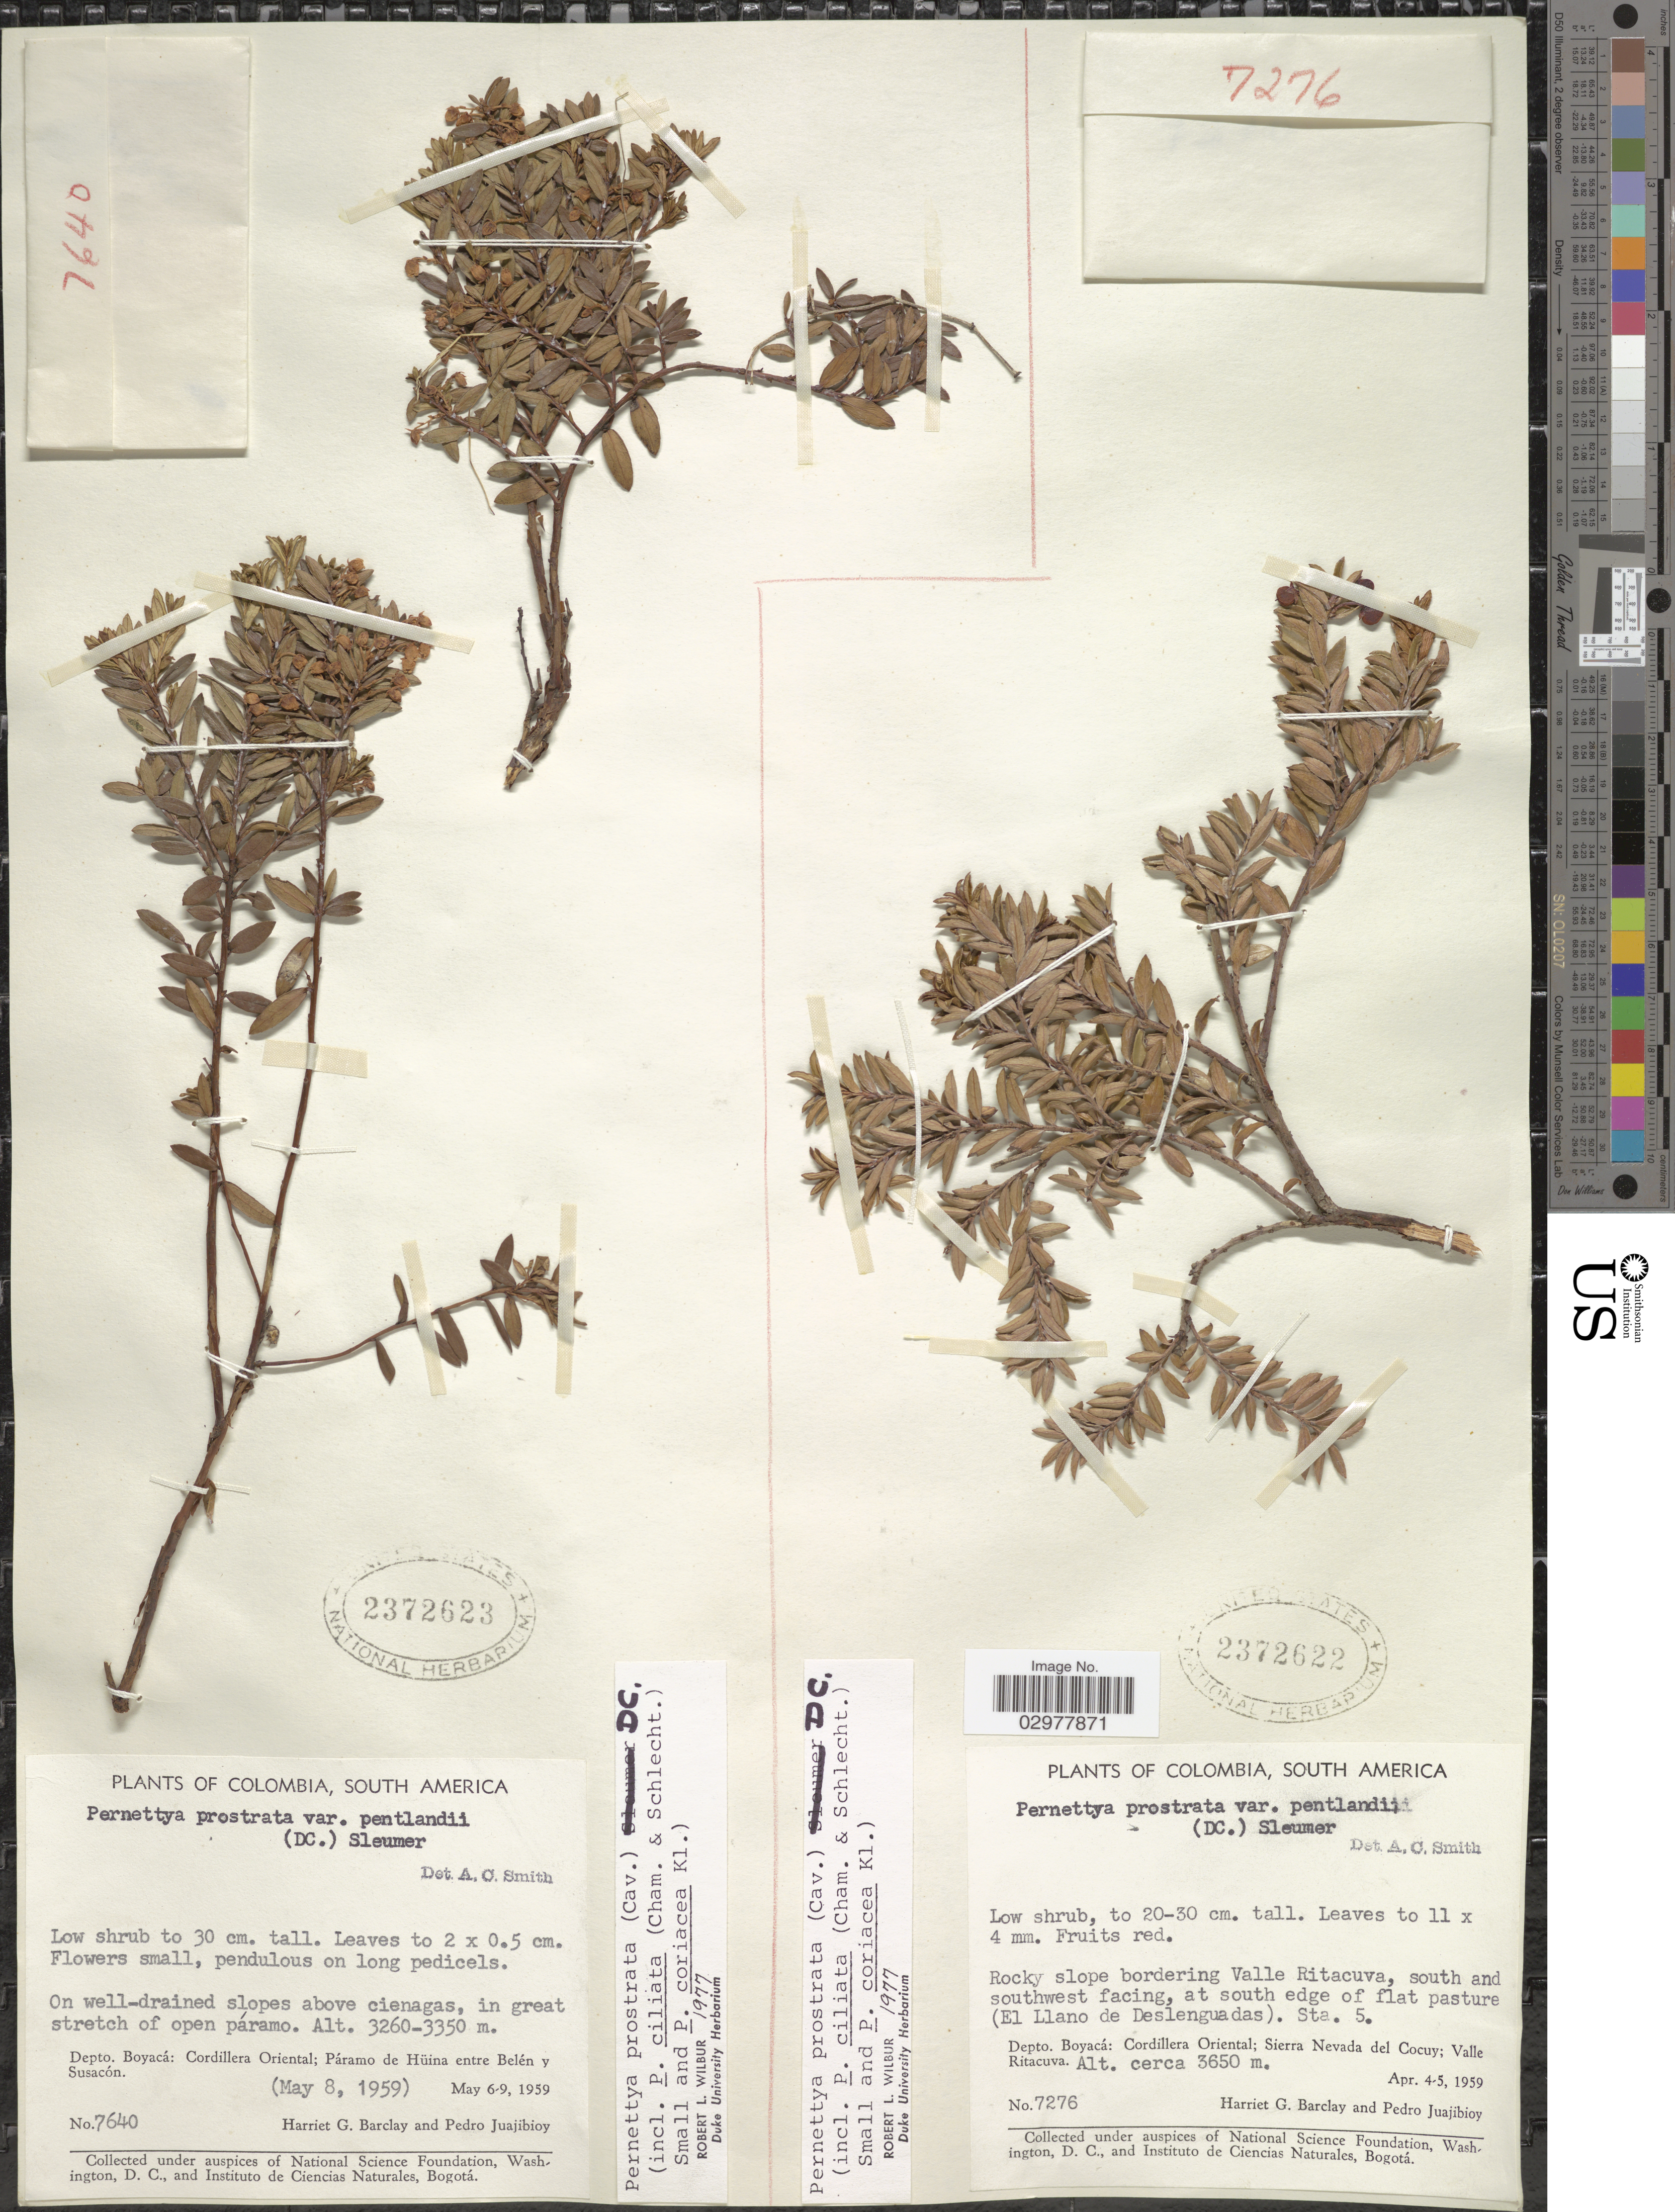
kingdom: Plantae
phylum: Tracheophyta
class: Magnoliopsida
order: Ericales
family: Ericaceae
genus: Pernettya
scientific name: Pernettya prostrata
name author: (Cav.) DC.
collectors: H. G. Barclay & P. Juajibioy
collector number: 7640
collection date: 1959-05-06/1959-05-09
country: Colombia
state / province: Boyacá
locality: Depto. Boyacá: Cordillera Oriental; Páramo de Hüina entre Belén y Susacón.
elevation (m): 3260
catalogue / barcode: US 2372623-2